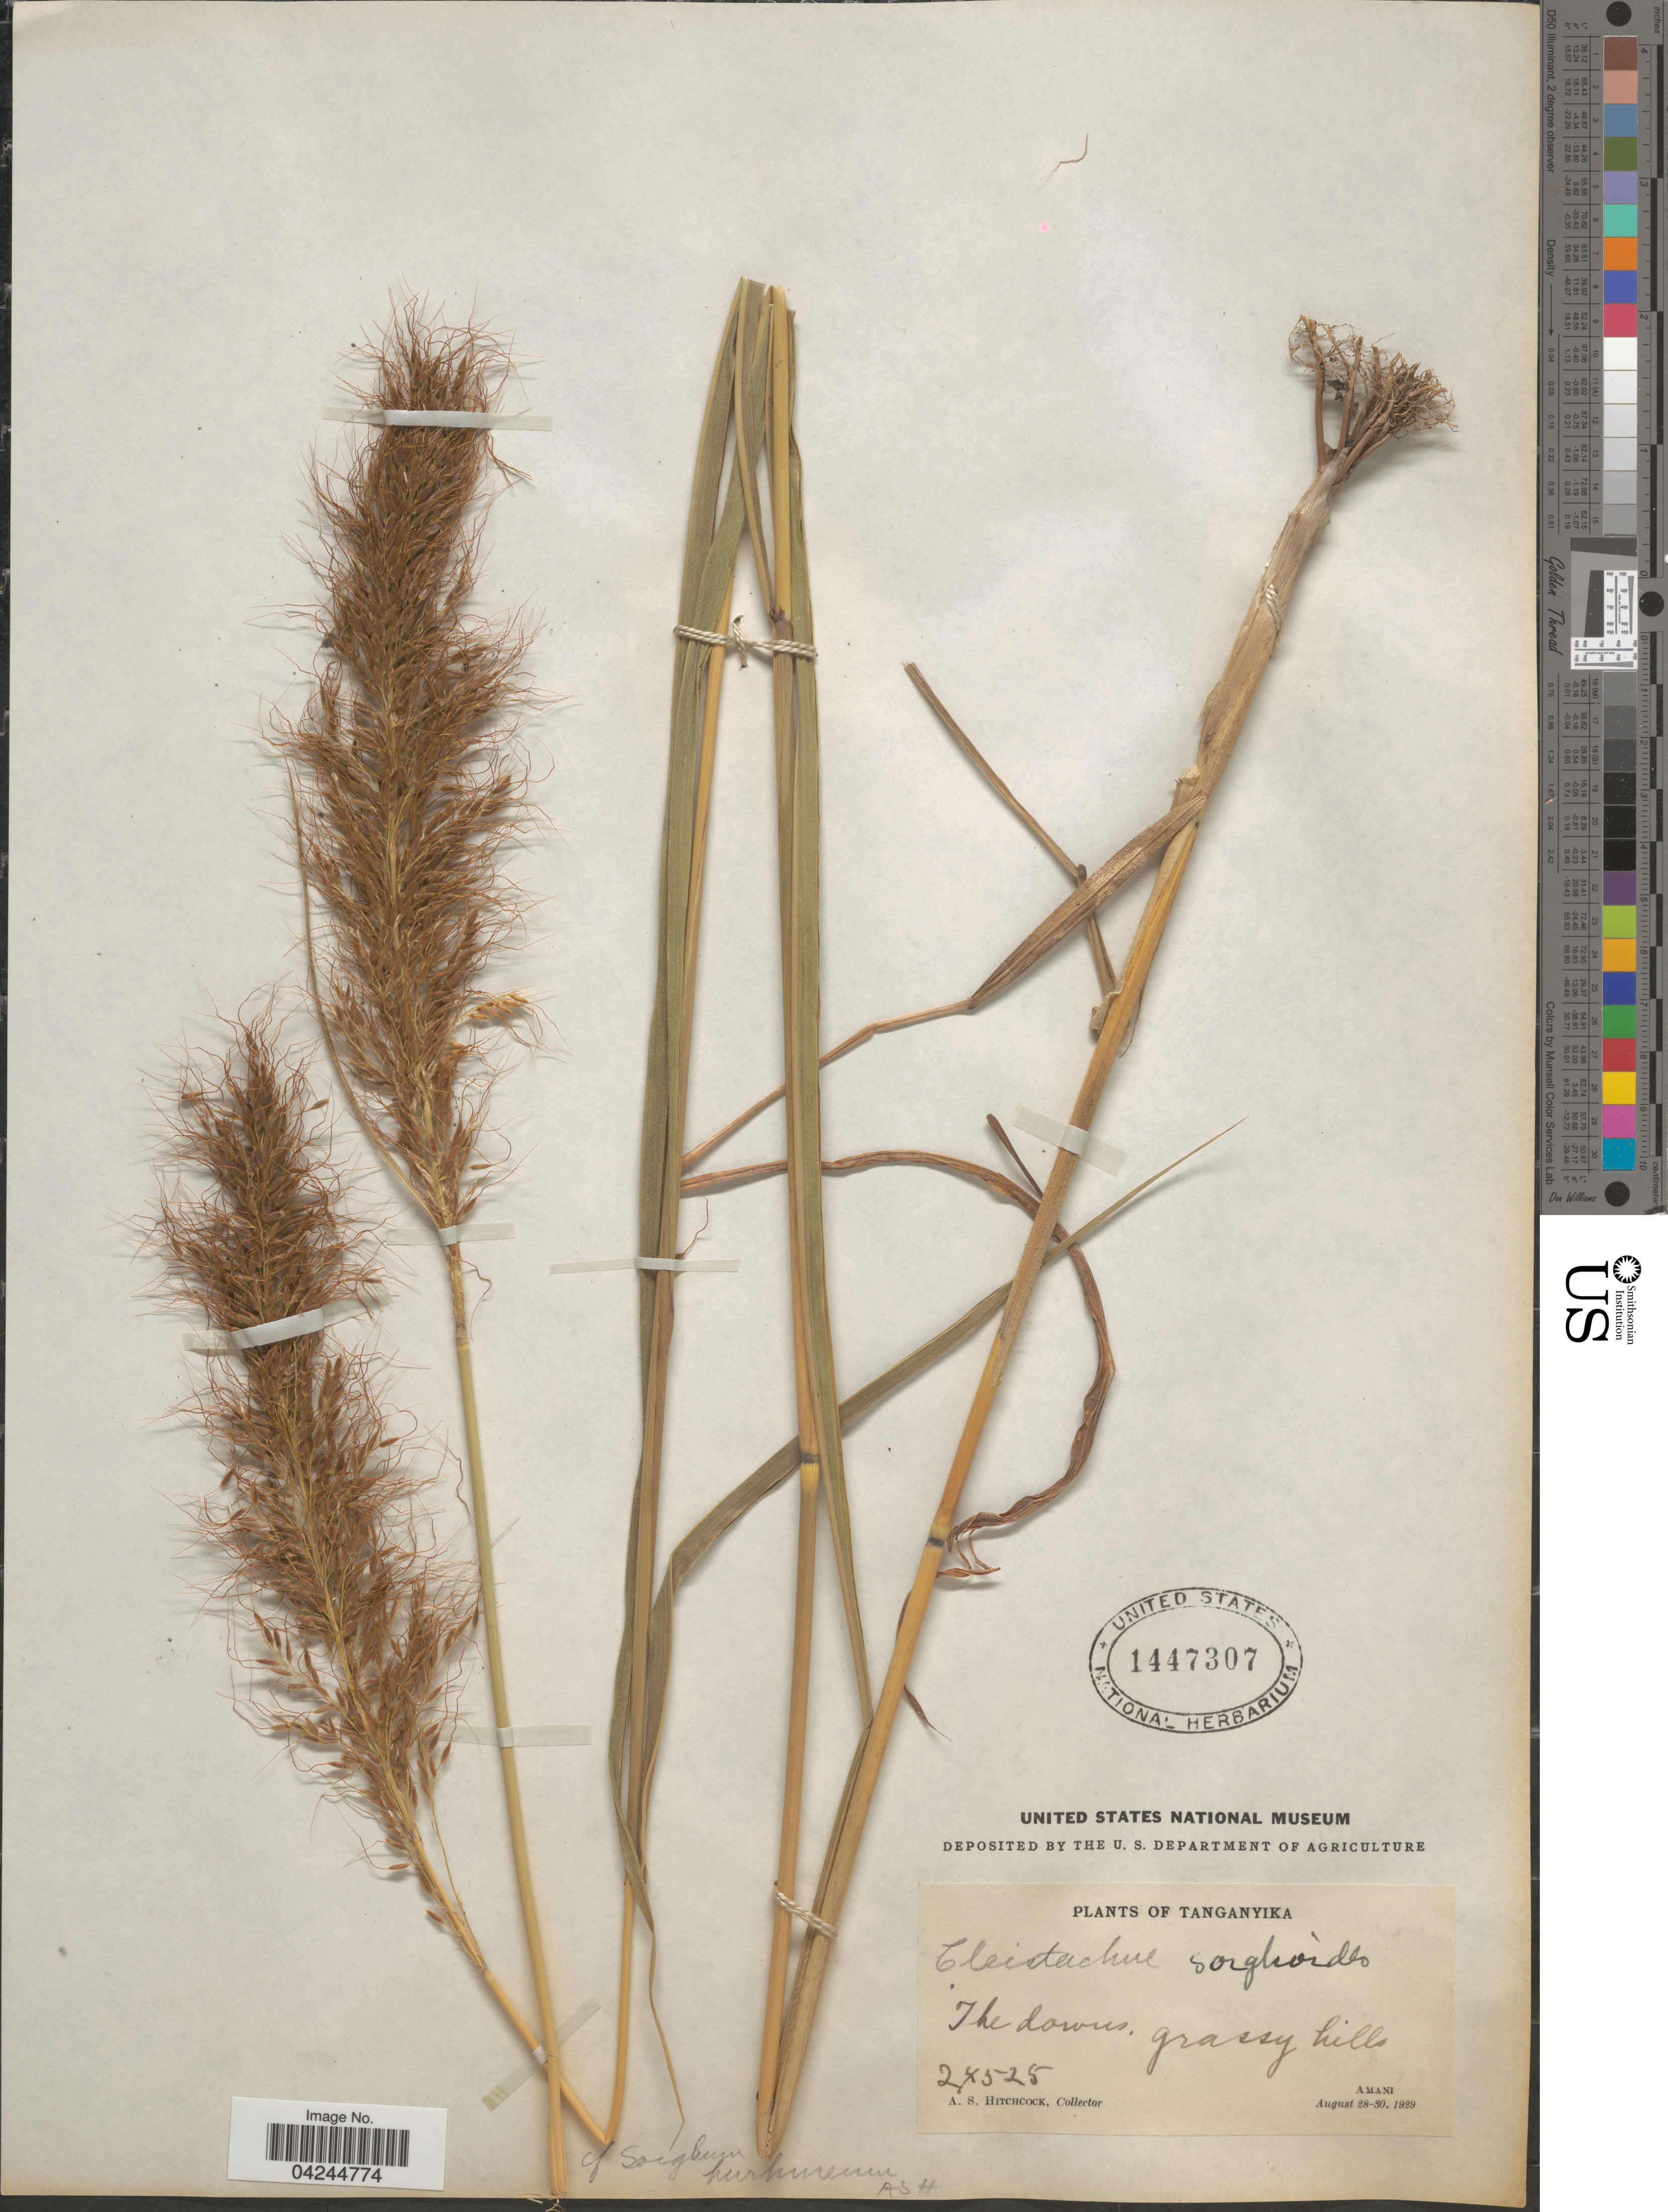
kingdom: Plantae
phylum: Tracheophyta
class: Liliopsida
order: Poales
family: Poaceae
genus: Cleistachne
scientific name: Cleistachne sorghoides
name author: Benth.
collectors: A. S. Hitchcock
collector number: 24525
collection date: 1929-08-28/1929-08-30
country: Tanzania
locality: Tanganyika. The downs, grassy hills. Amani.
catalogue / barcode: US 1447307